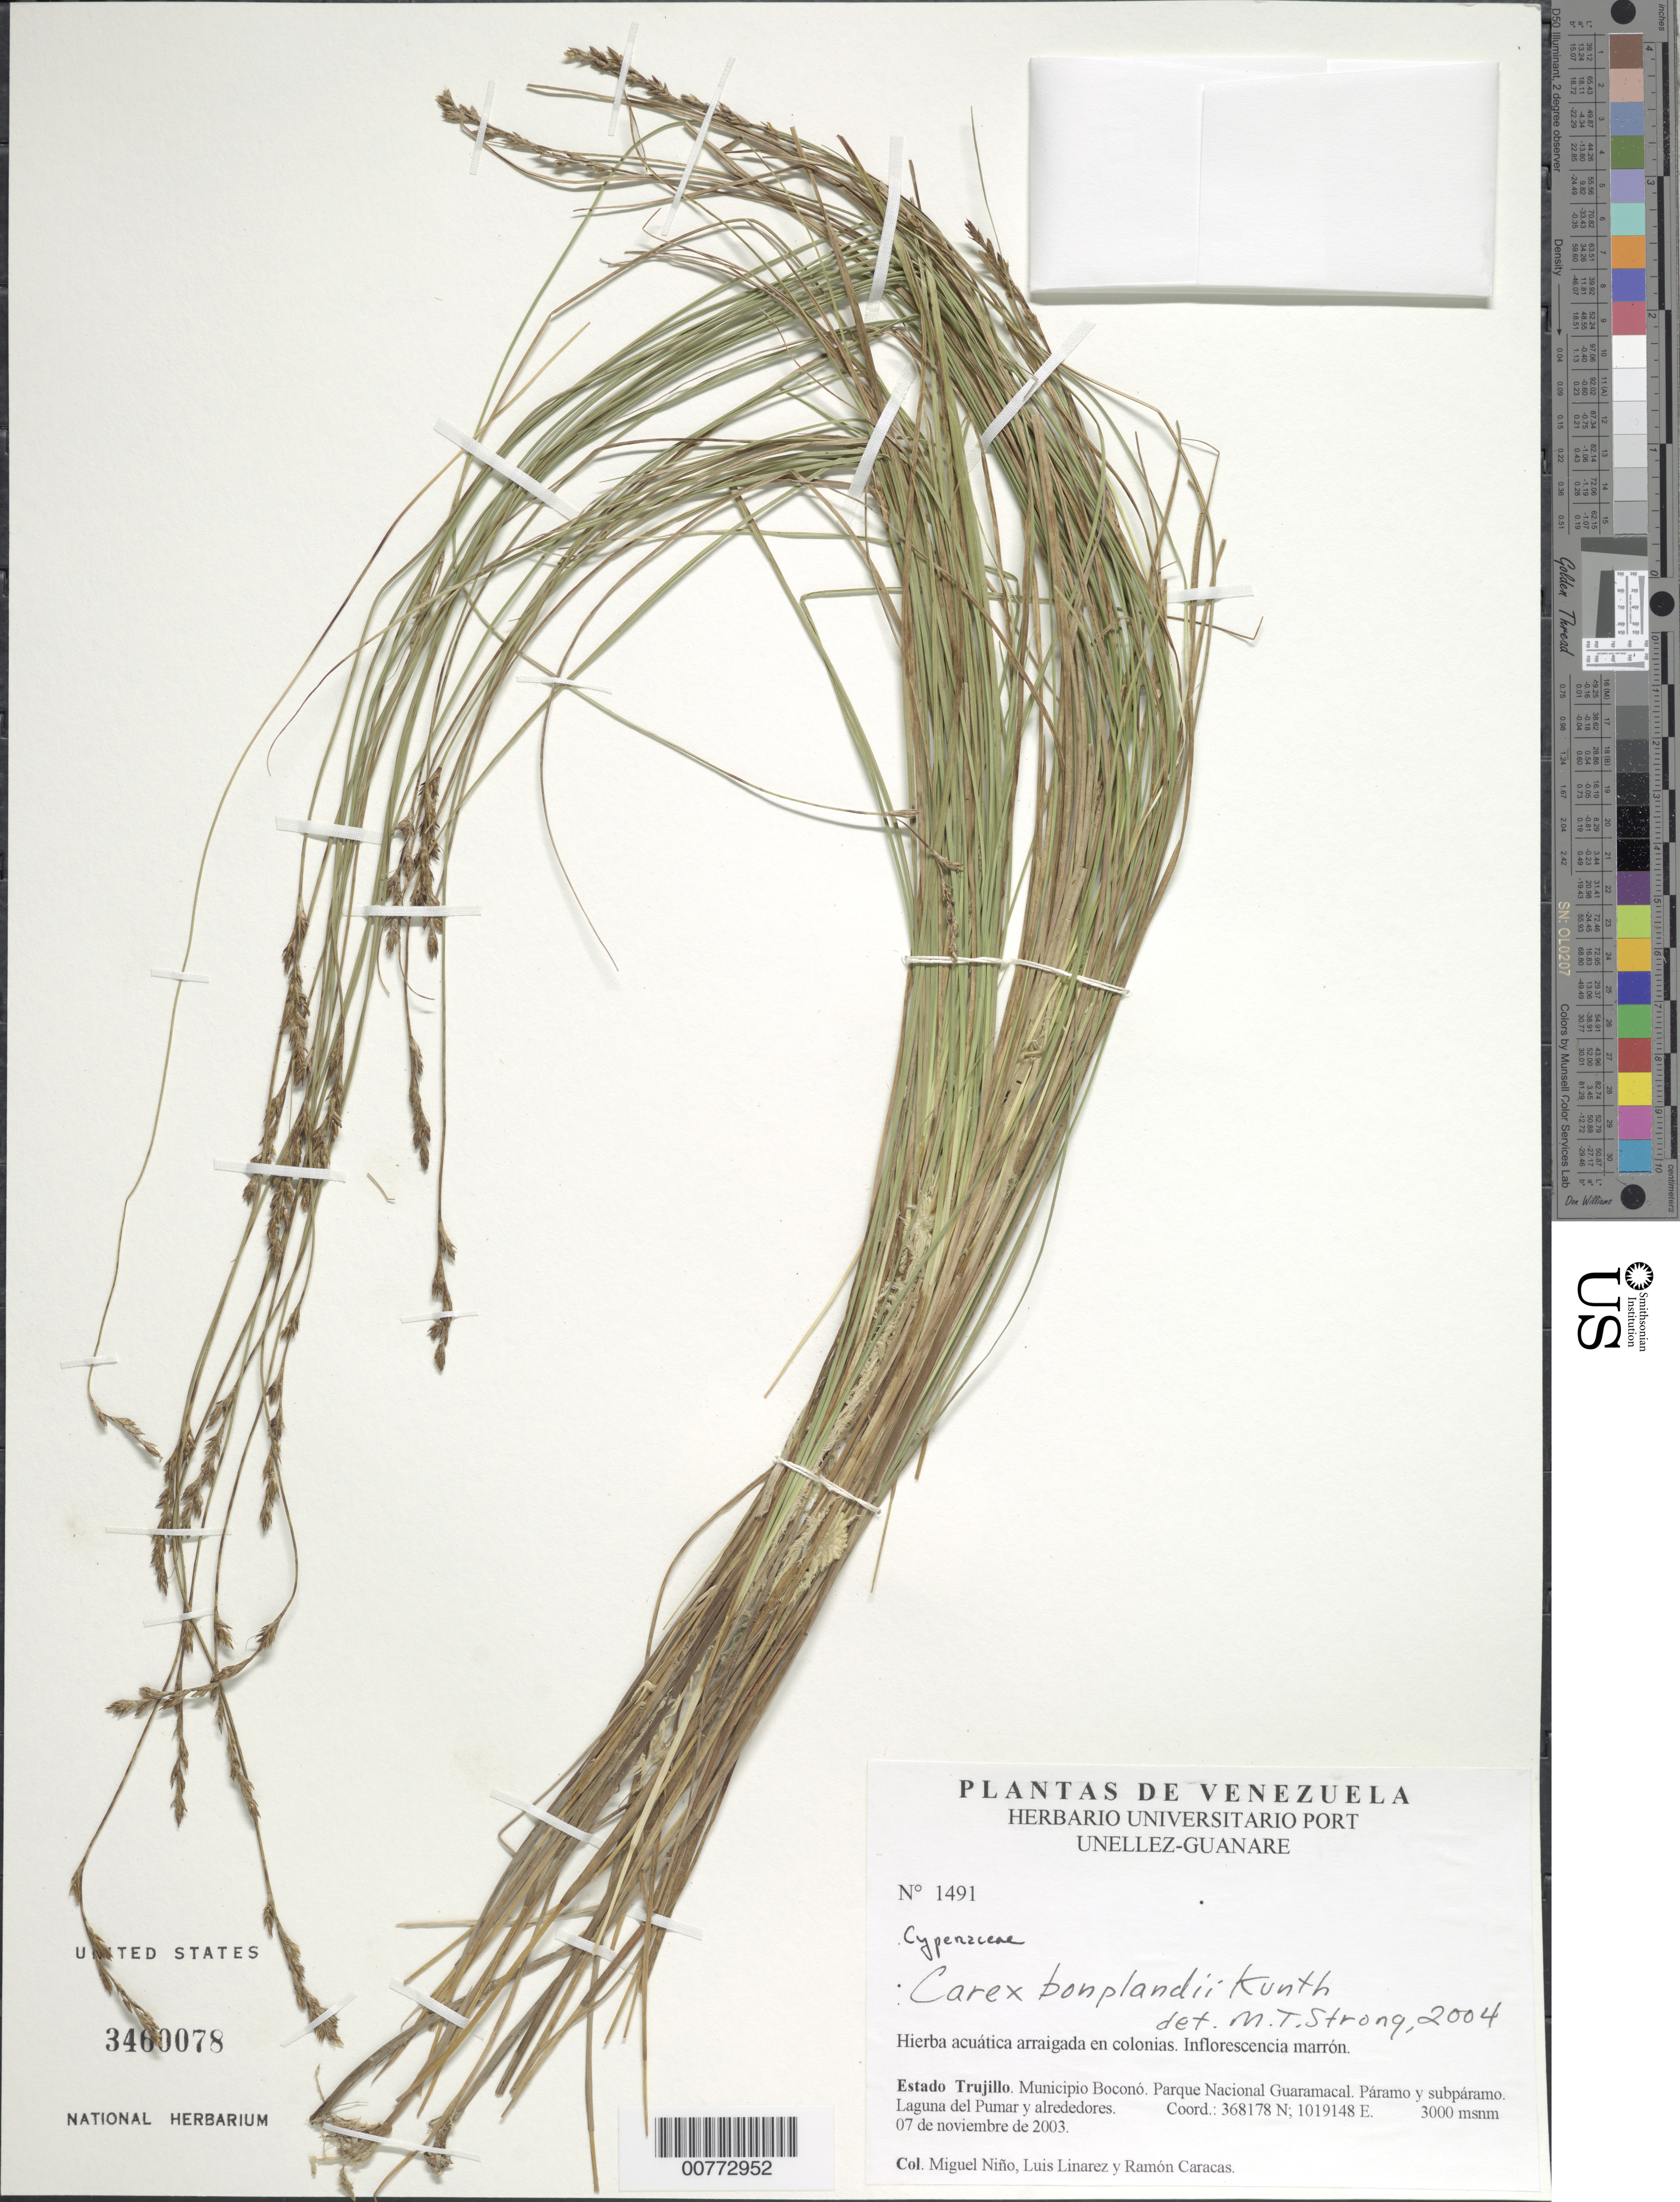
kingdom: Plantae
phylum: Tracheophyta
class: Liliopsida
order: Poales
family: Cyperaceae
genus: Carex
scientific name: Carex bonplandii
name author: Kunth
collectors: S. M. Niño, L. Linárez & R. Caracas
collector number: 1491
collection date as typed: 07 Nov 2003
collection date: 2003-11-07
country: Venezuela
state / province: Trujillo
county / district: Boconó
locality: Parque Nacional Guaramacal. Laguna del Pumar y alrededores.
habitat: Páramo y subpáramo.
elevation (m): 3000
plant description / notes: PORT, US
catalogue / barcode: US 3460078